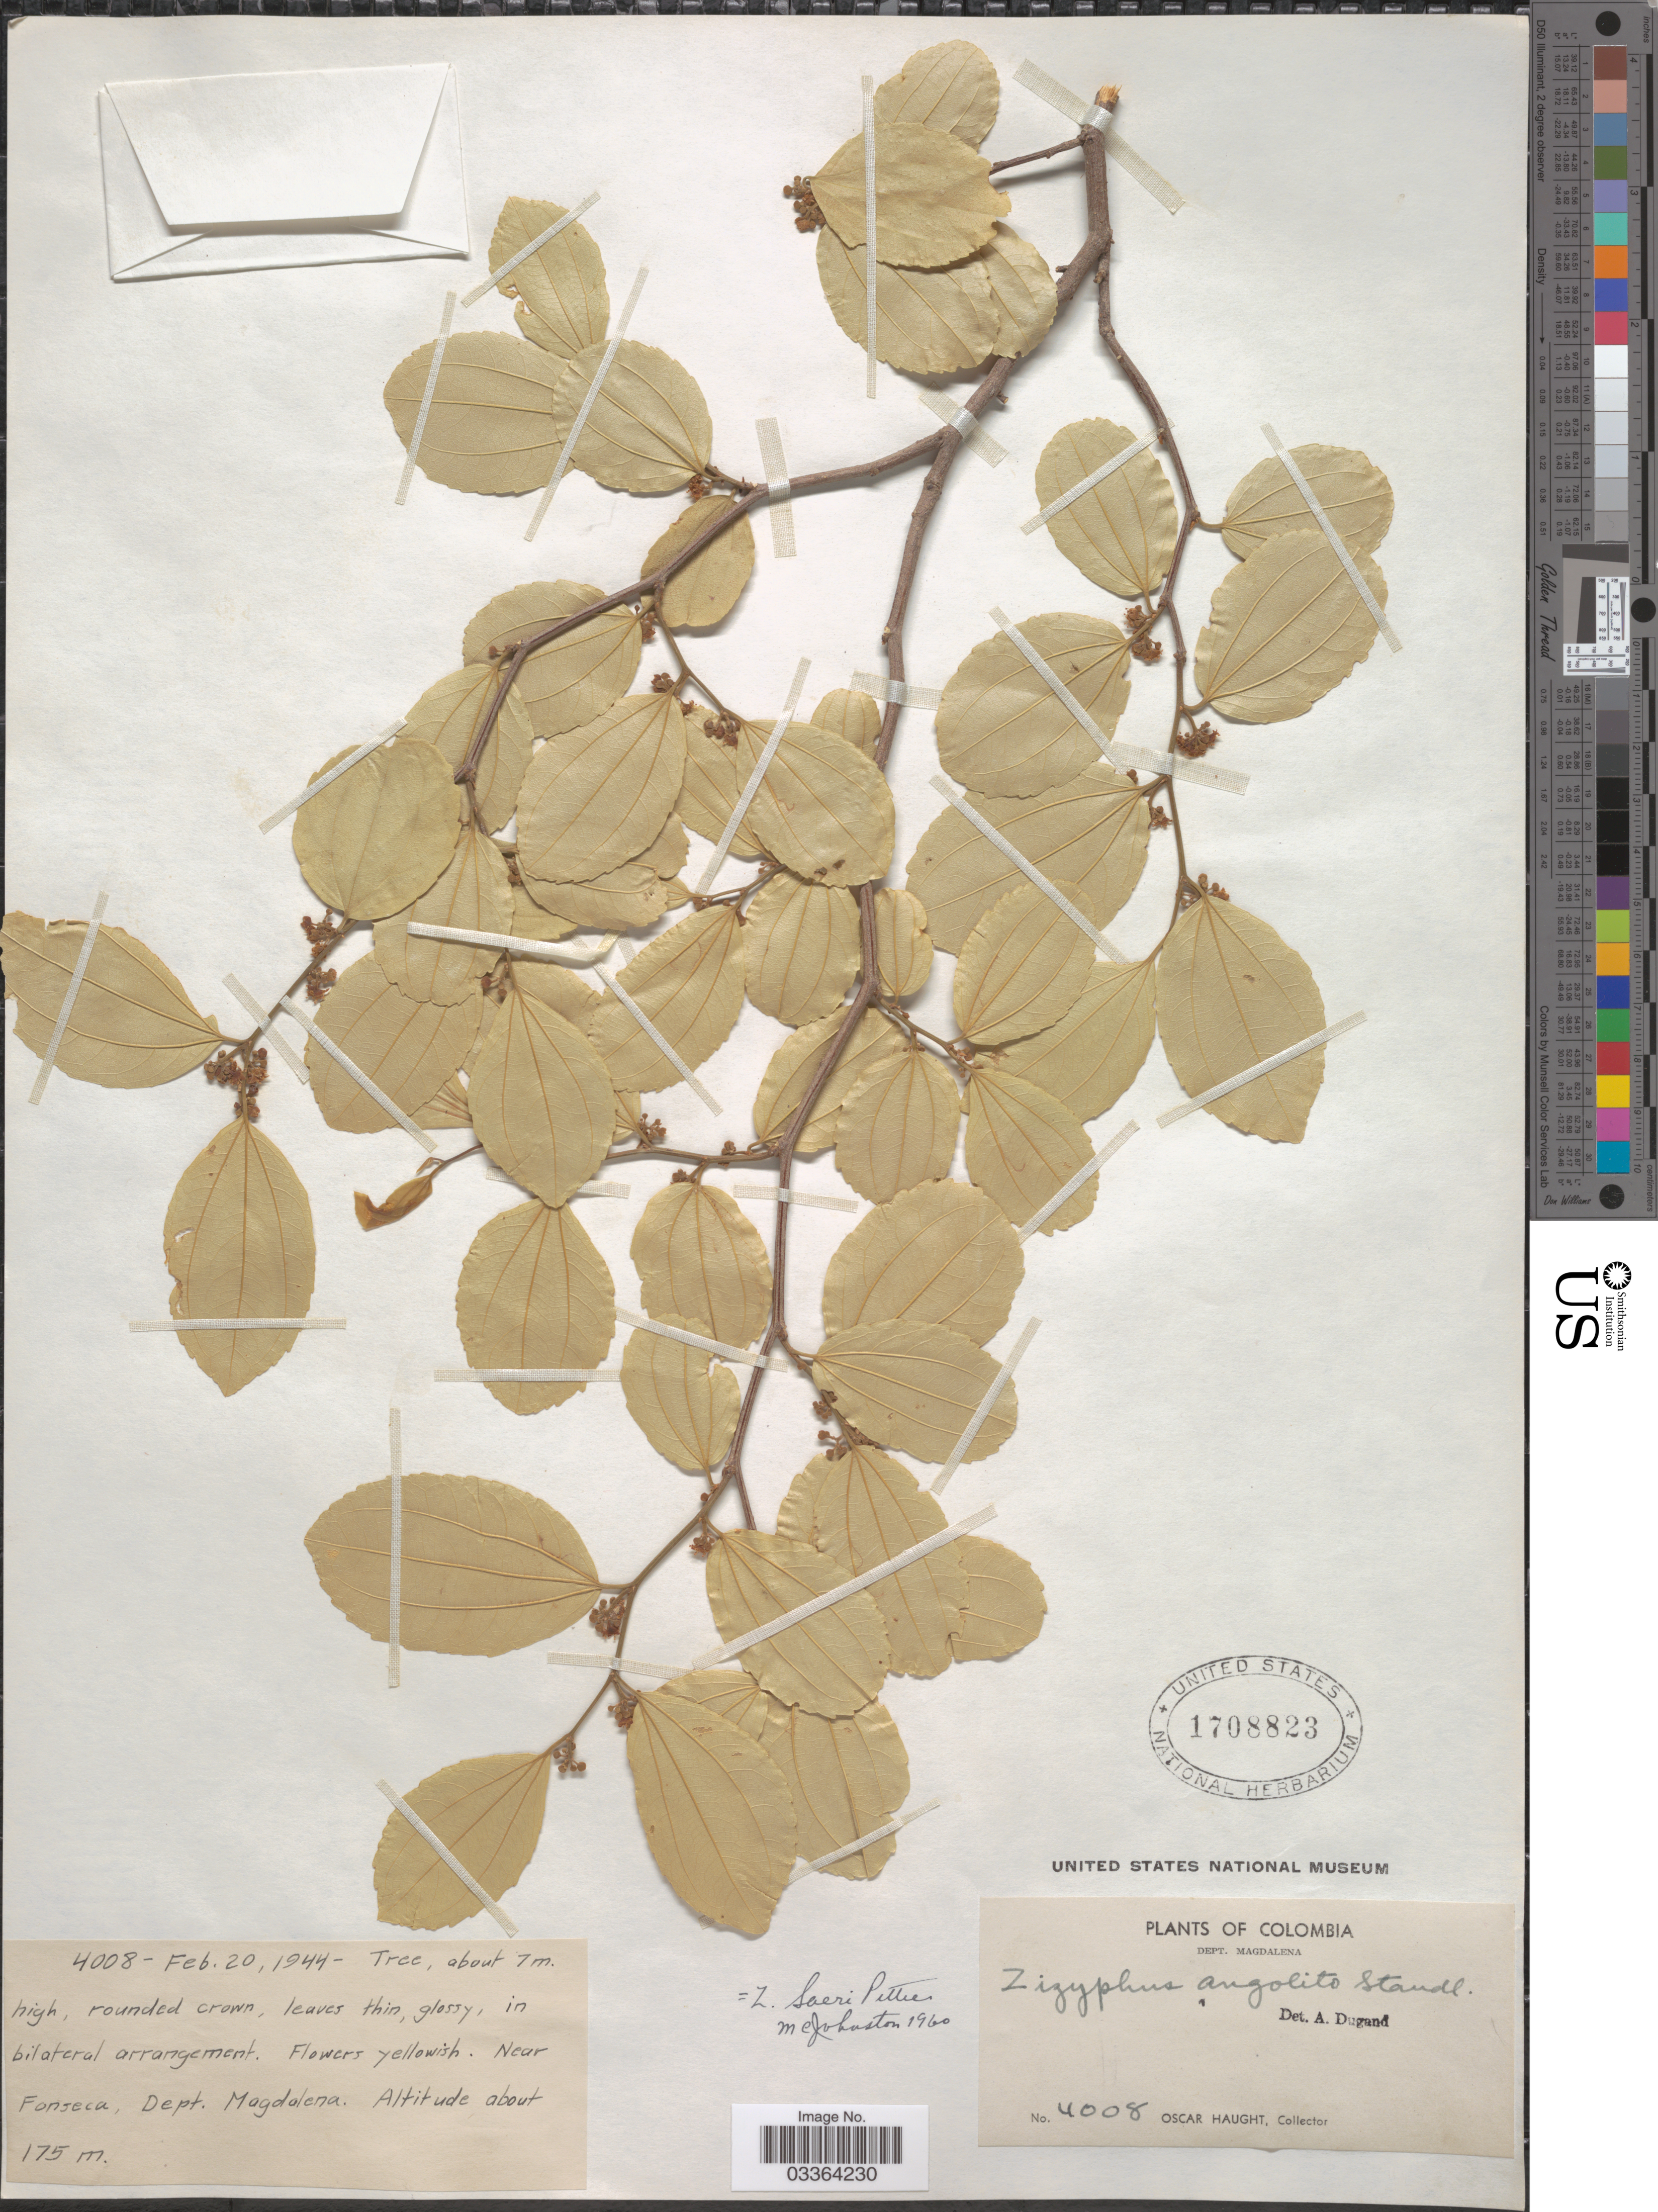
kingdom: Plantae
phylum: Tracheophyta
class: Magnoliopsida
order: Rosales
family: Rhamnaceae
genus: Sarcomphalus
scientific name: Sarcomphalus saeri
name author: (Pittier) Hauenschild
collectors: O. L. Haught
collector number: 4008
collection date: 1944-02-20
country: Colombia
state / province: Magdalena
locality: Near Fonseca. Dept. Magdalena.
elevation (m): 175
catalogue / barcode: US 1708823